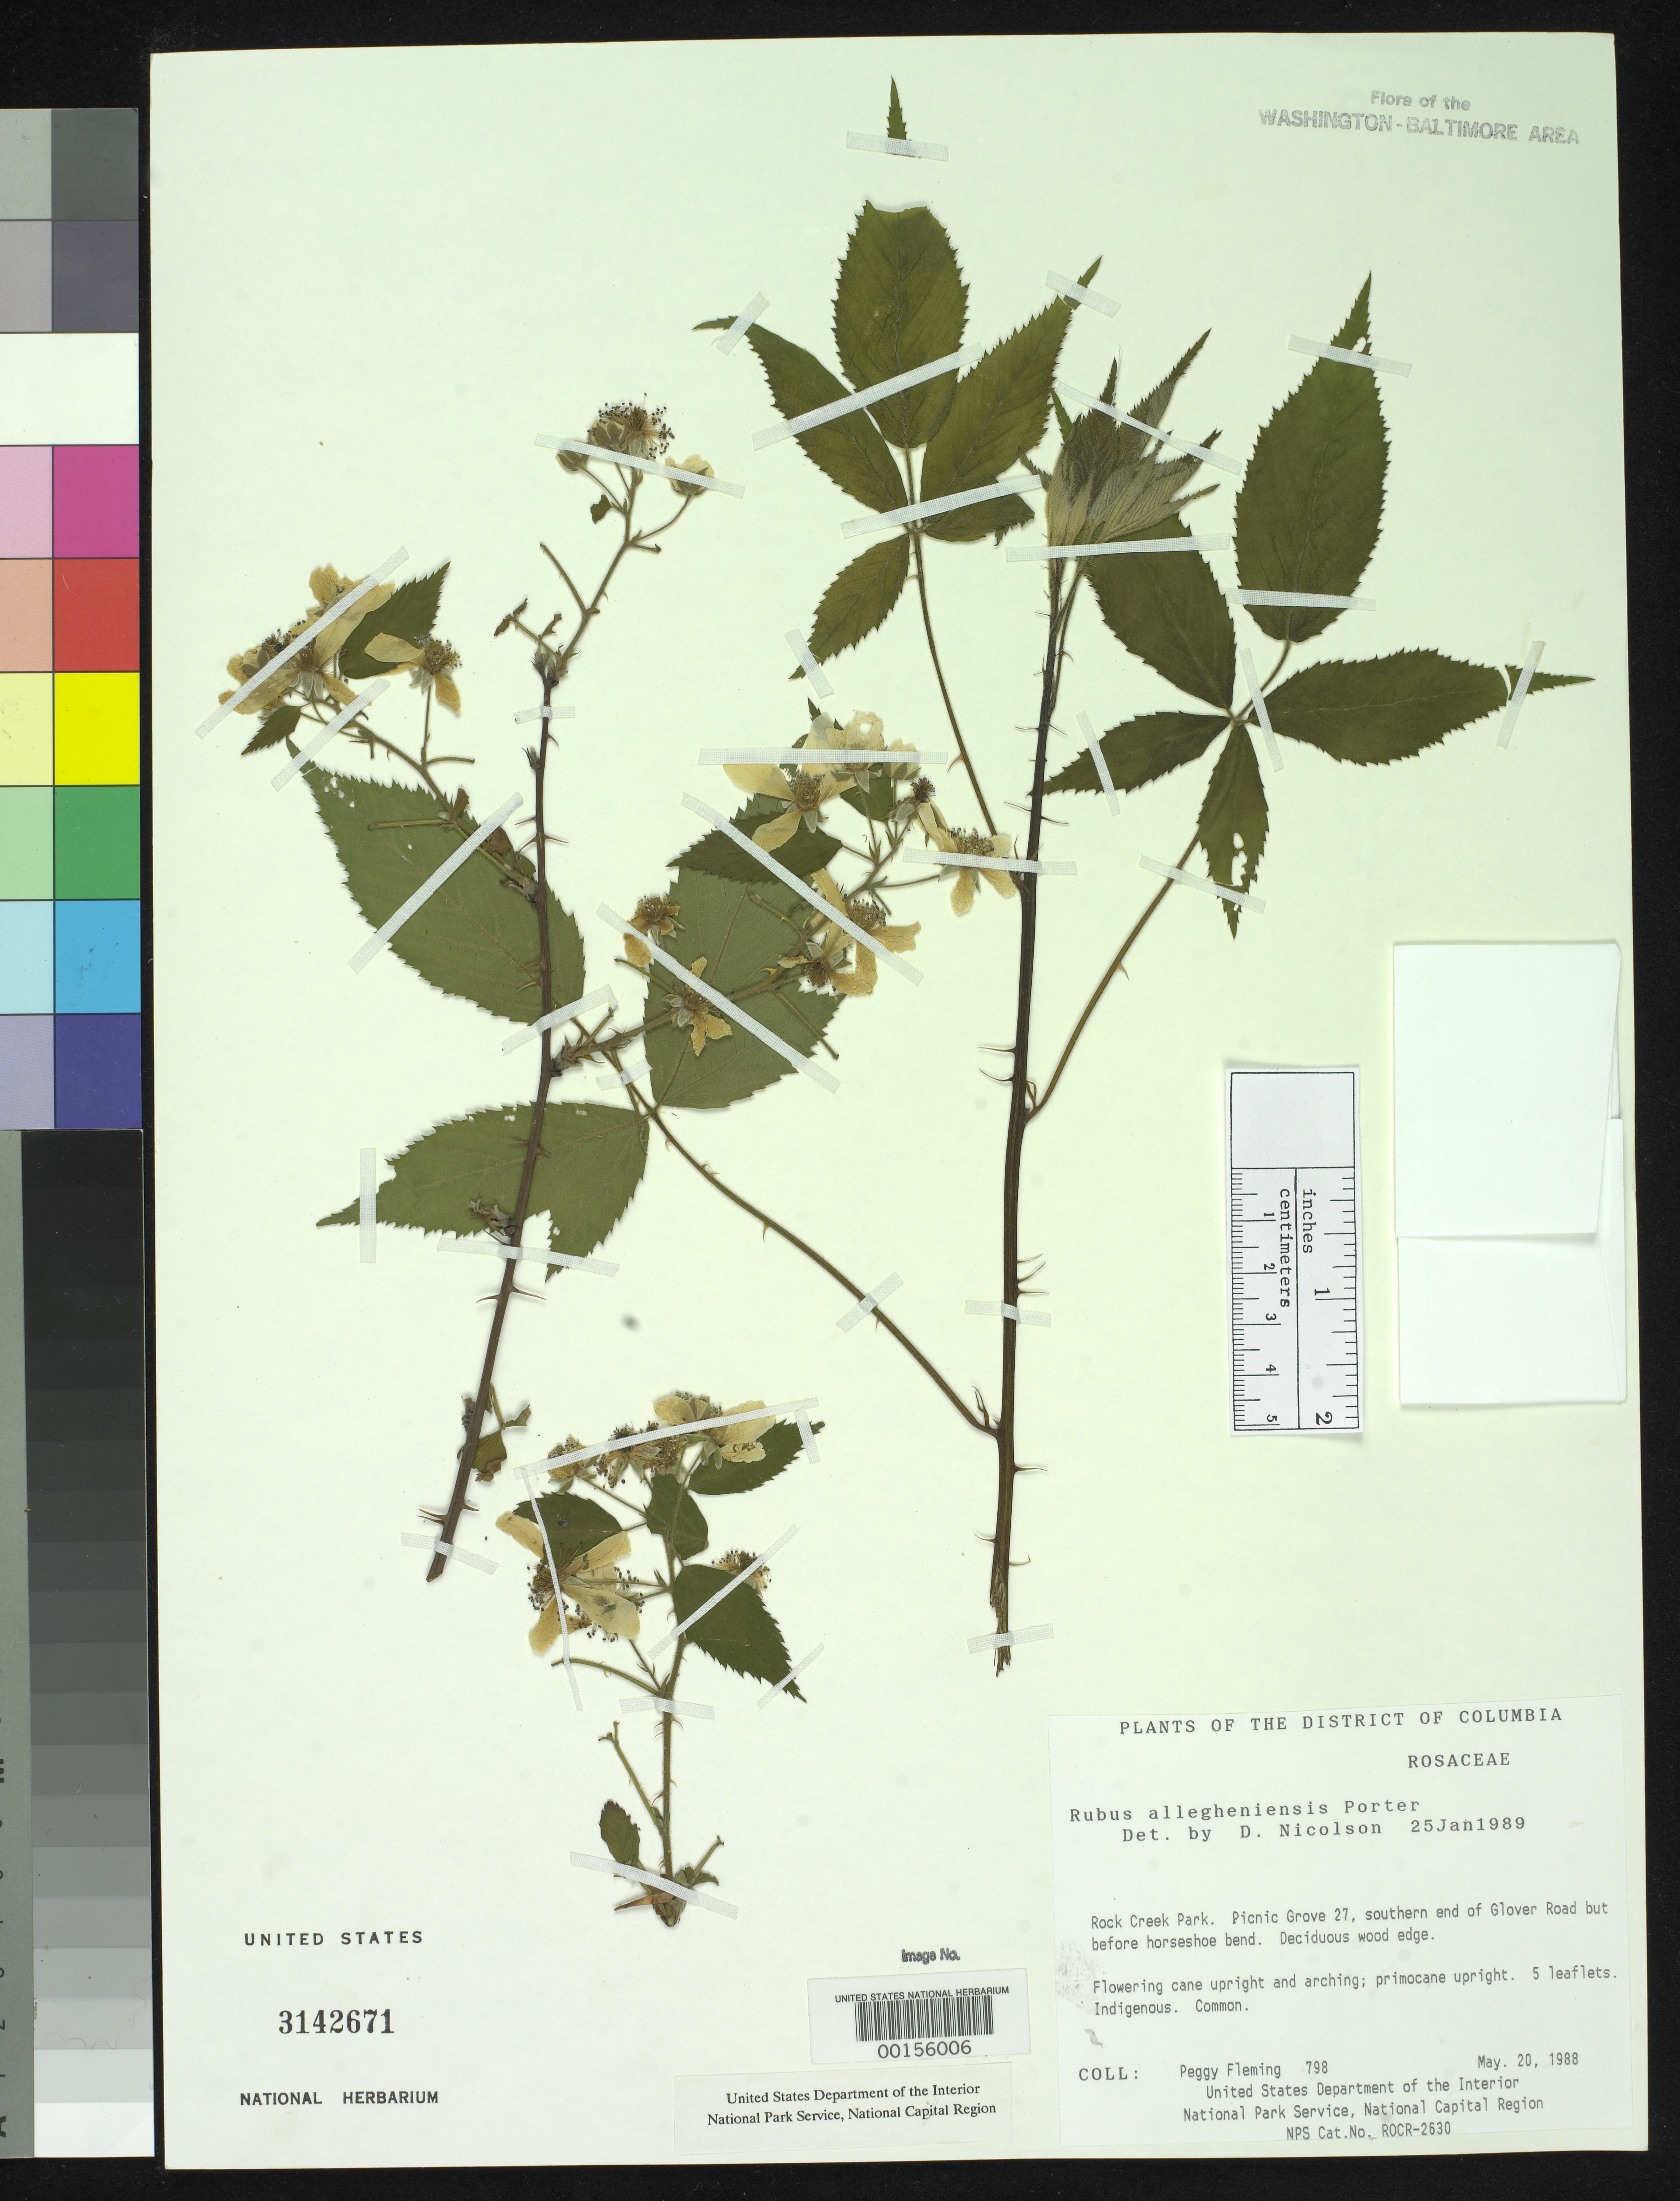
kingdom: Plantae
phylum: Tracheophyta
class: Magnoliopsida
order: Rosales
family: Rosaceae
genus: Rubus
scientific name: Rubus allegheniensis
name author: Porter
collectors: P. Fleming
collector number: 798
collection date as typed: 20 May 1988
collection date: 1988-05-20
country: United States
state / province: District of Columbia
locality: Rock Creek Park, Picnic Grove 27, Glover Road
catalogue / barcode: US 3142671